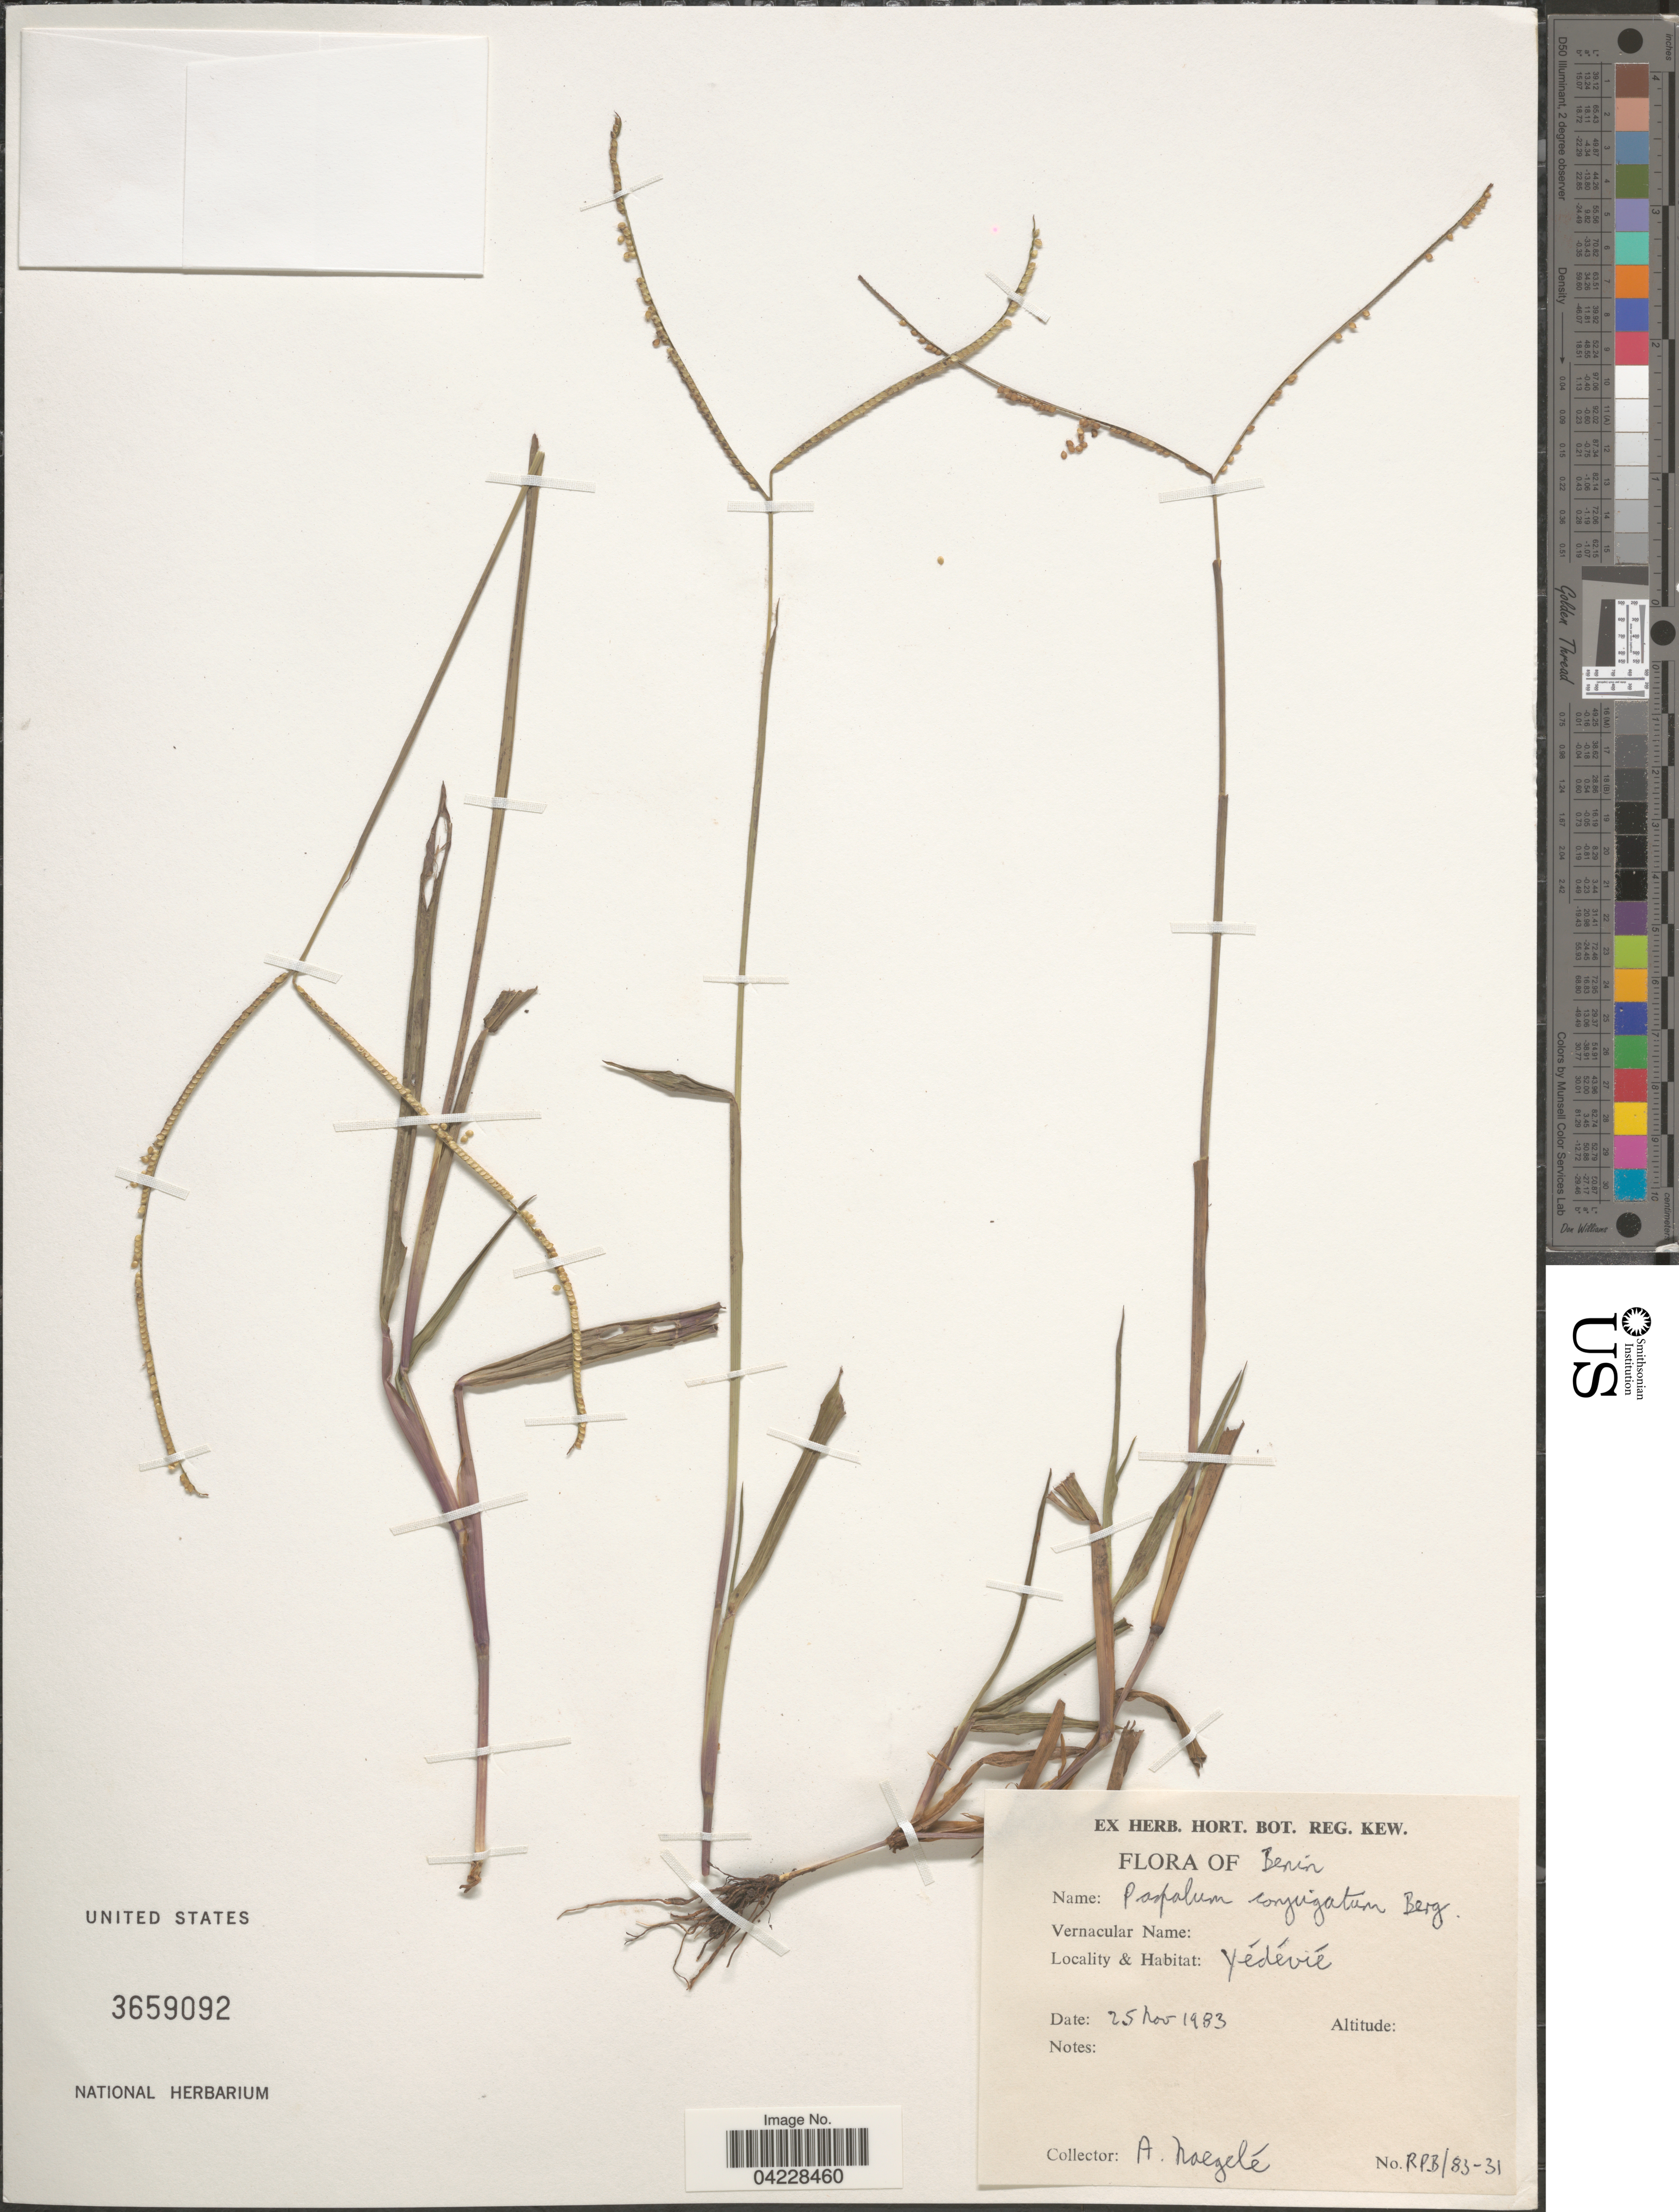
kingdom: Plantae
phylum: Tracheophyta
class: Liliopsida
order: Poales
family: Poaceae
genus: Paspalum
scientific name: Paspalum conjugatum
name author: P.J. Bergius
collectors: A. Naegelé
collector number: RPB/83-31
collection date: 1983-11-25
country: Benin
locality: Yédévié.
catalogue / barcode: US 3659092